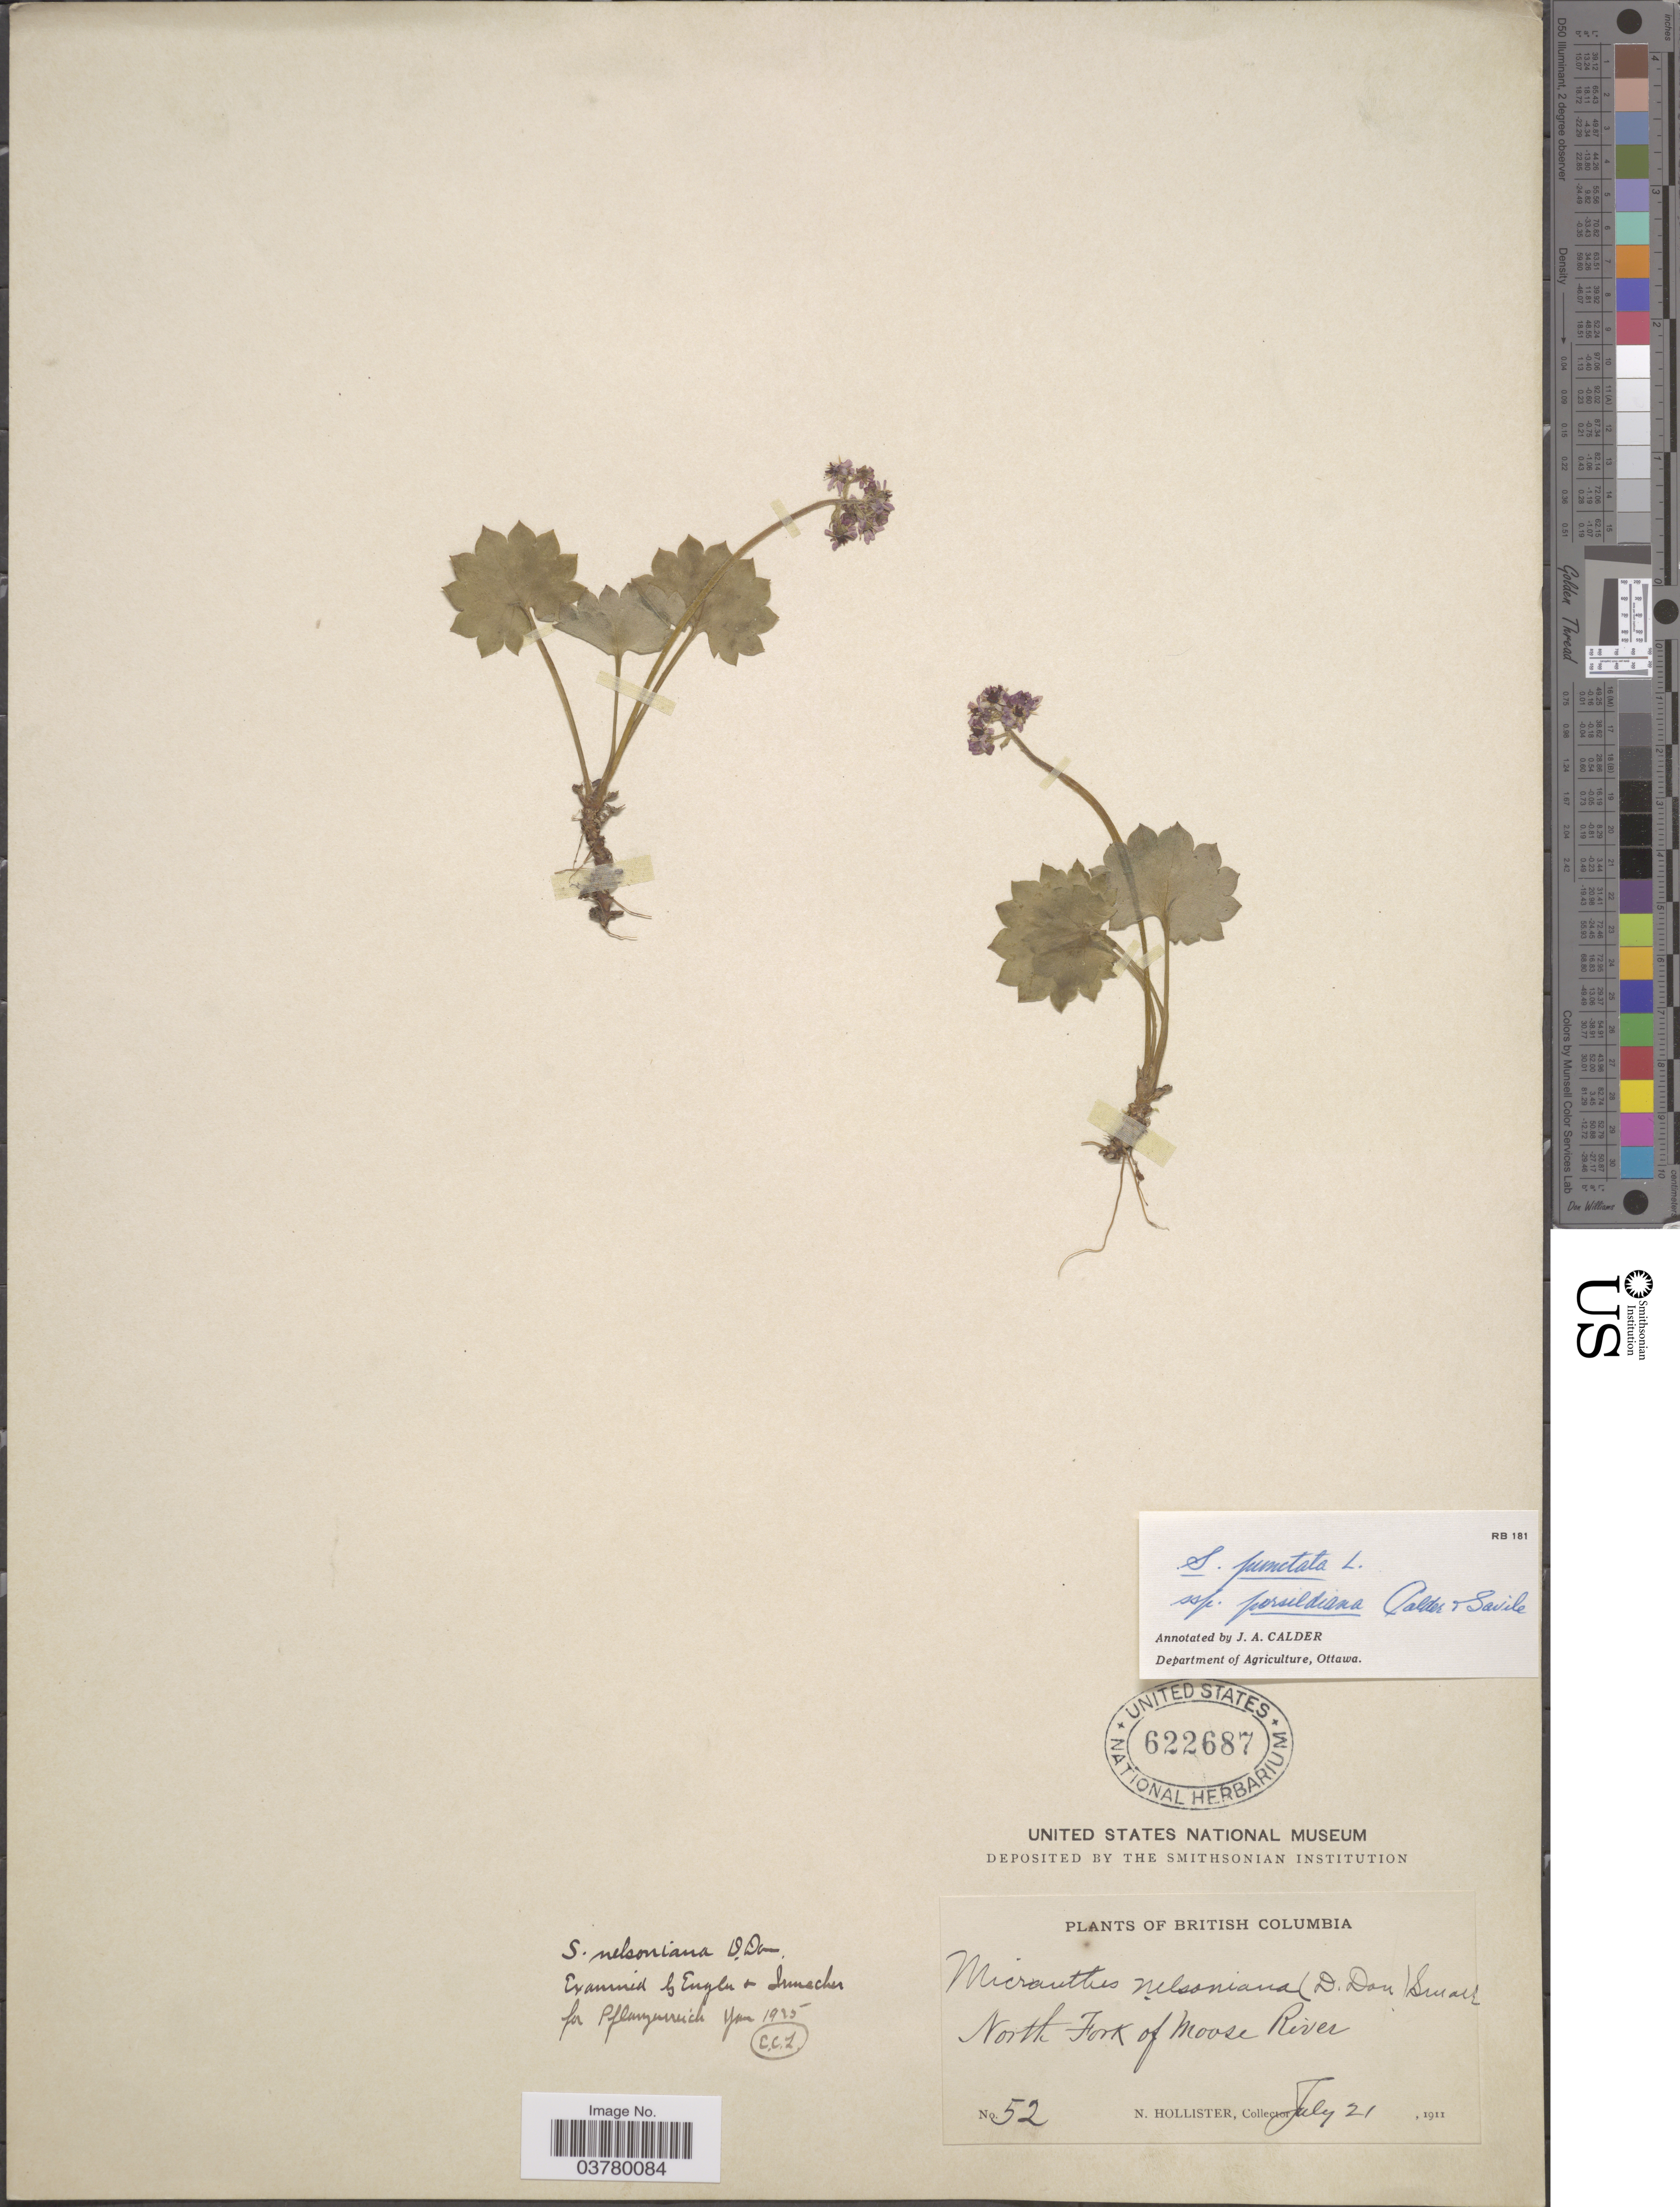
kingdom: Plantae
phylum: Tracheophyta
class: Magnoliopsida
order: Saxifragales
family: Saxifragaceae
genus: Micranthes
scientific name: Micranthes nelsoniana var. porsildiana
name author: (Calder & Savile) Gornall & H. Ohba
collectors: N. Hollister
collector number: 52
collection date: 1911-07-21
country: Canada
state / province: British Columbia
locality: North Fork of Moose River.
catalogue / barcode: US 622687